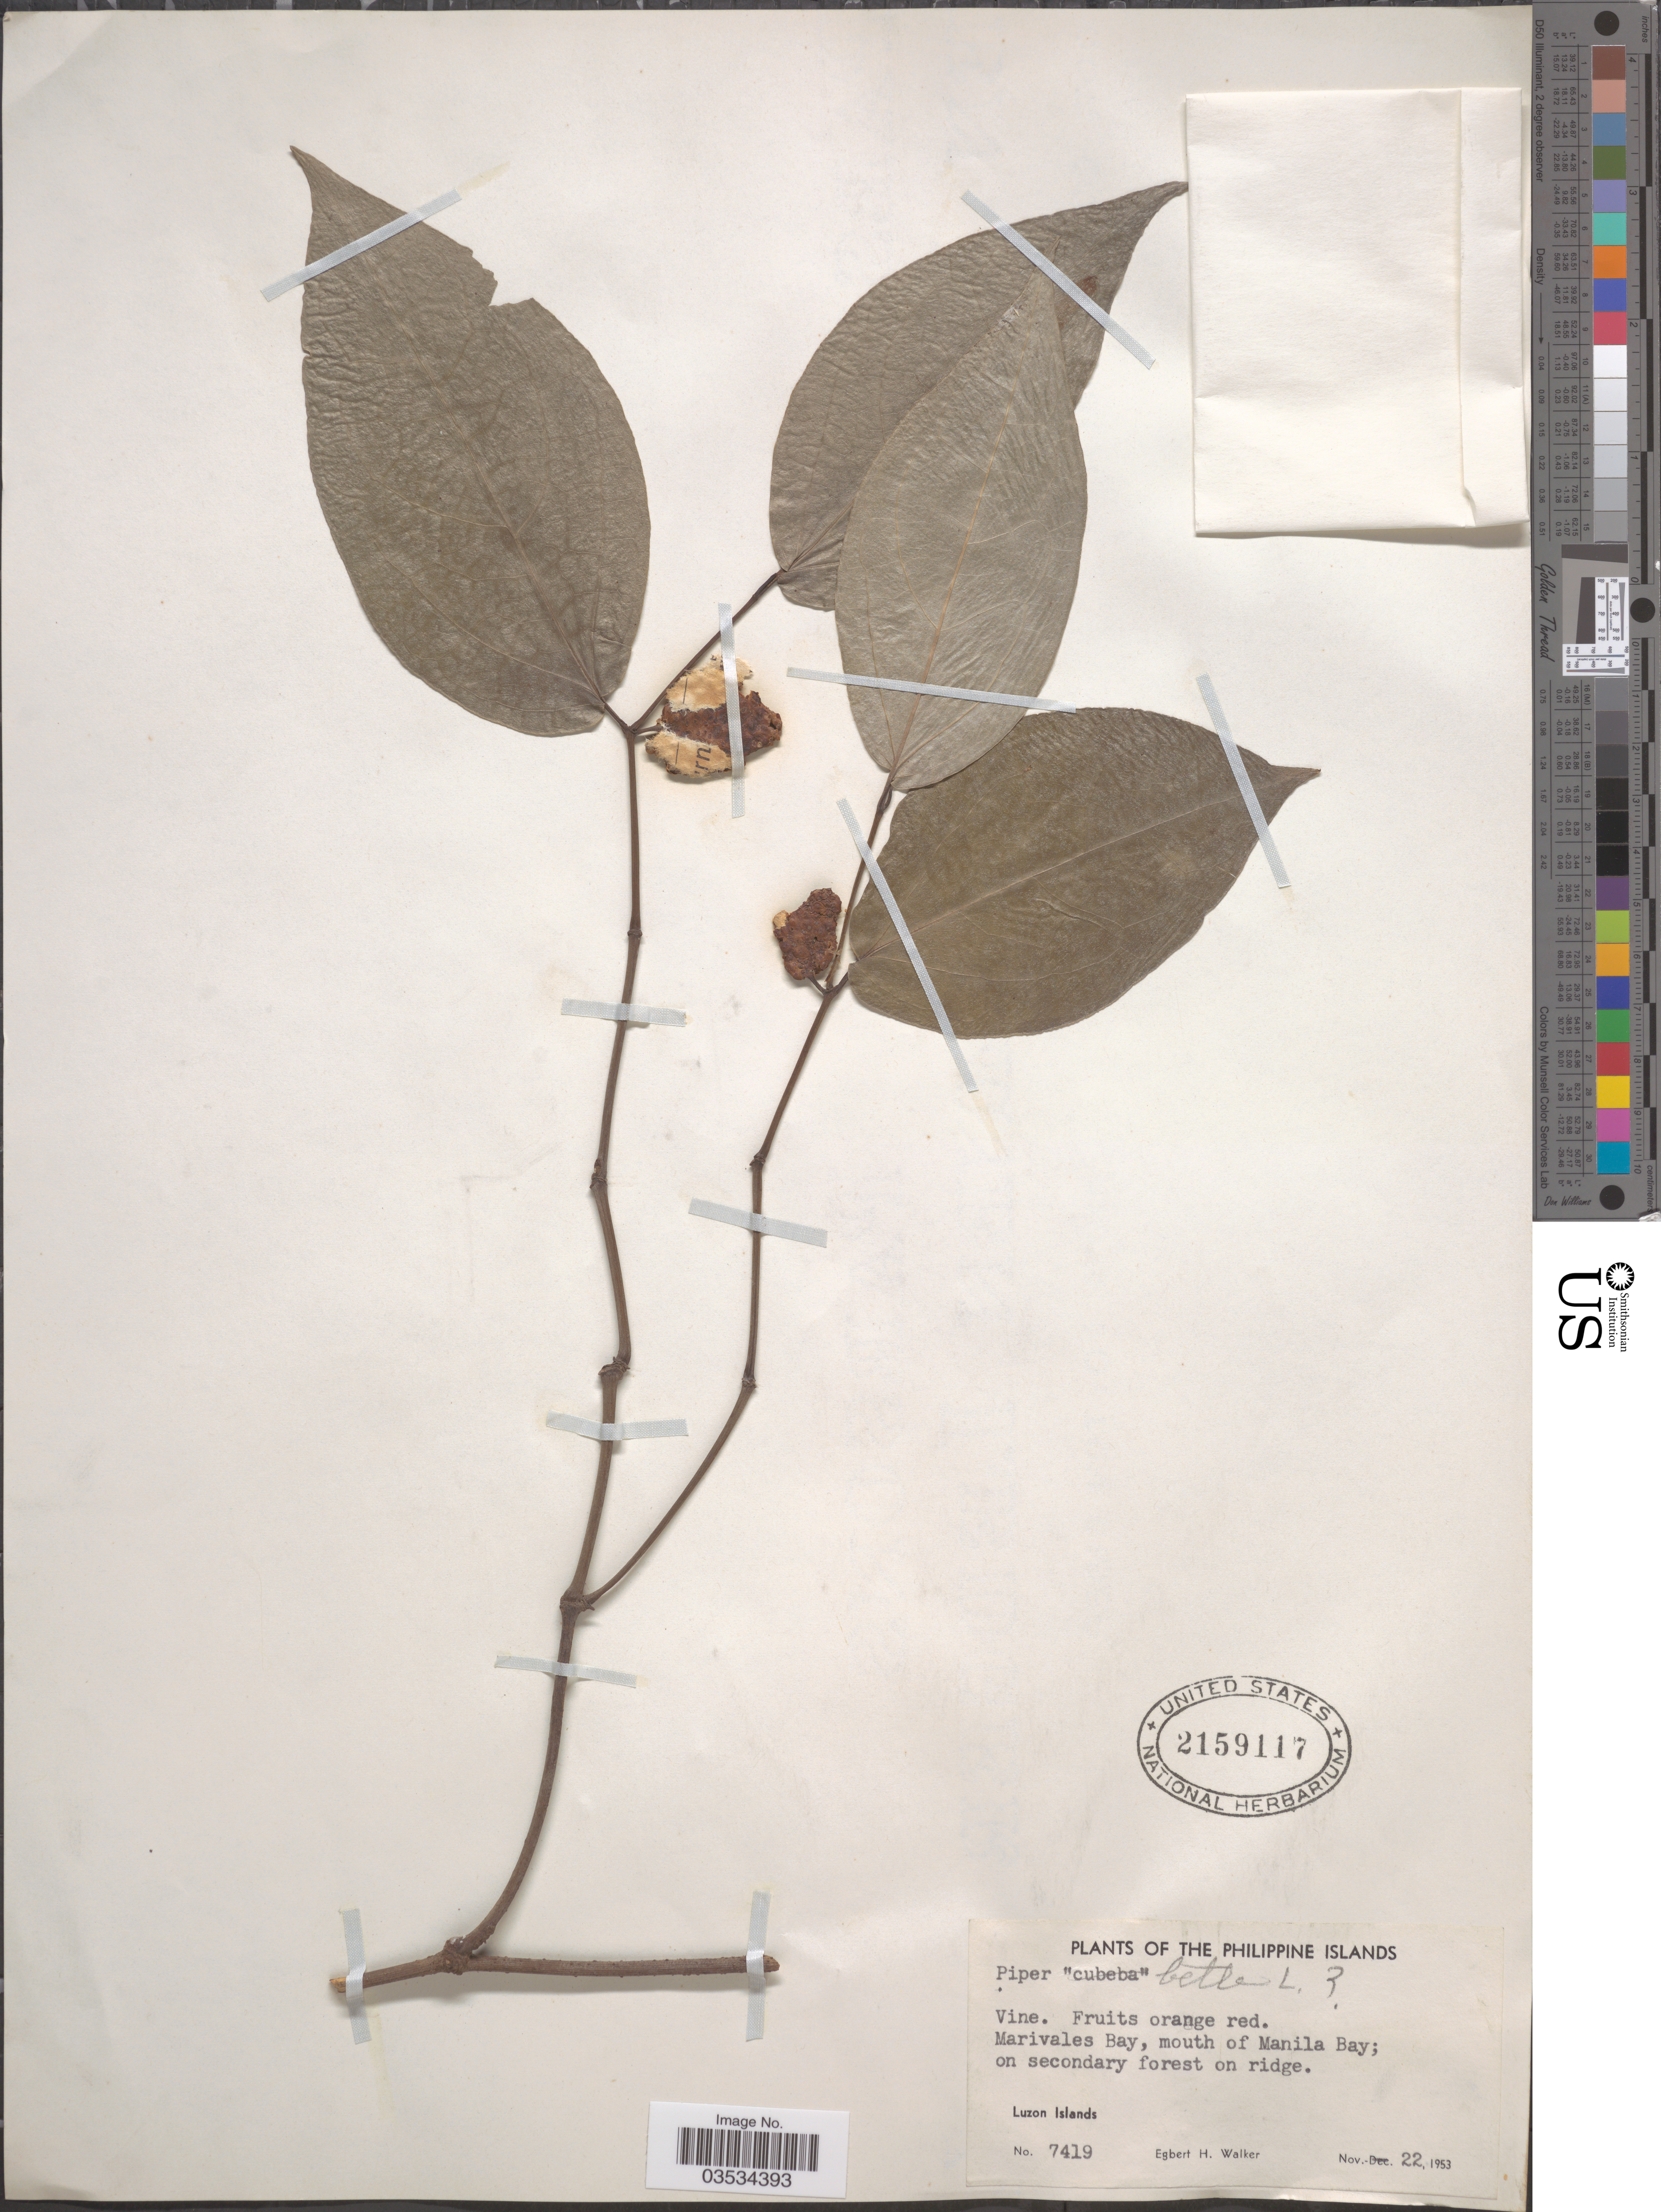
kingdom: Plantae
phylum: Tracheophyta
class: Magnoliopsida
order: Piperales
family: Piperaceae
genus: Piper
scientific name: Piper betle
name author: L.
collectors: E. H. Walker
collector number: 7419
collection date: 1953-11-22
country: Philippines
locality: The Philippine Islands. Marivales Bay, mouth of Manila Bay. Luzon Islands.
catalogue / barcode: US 2159117